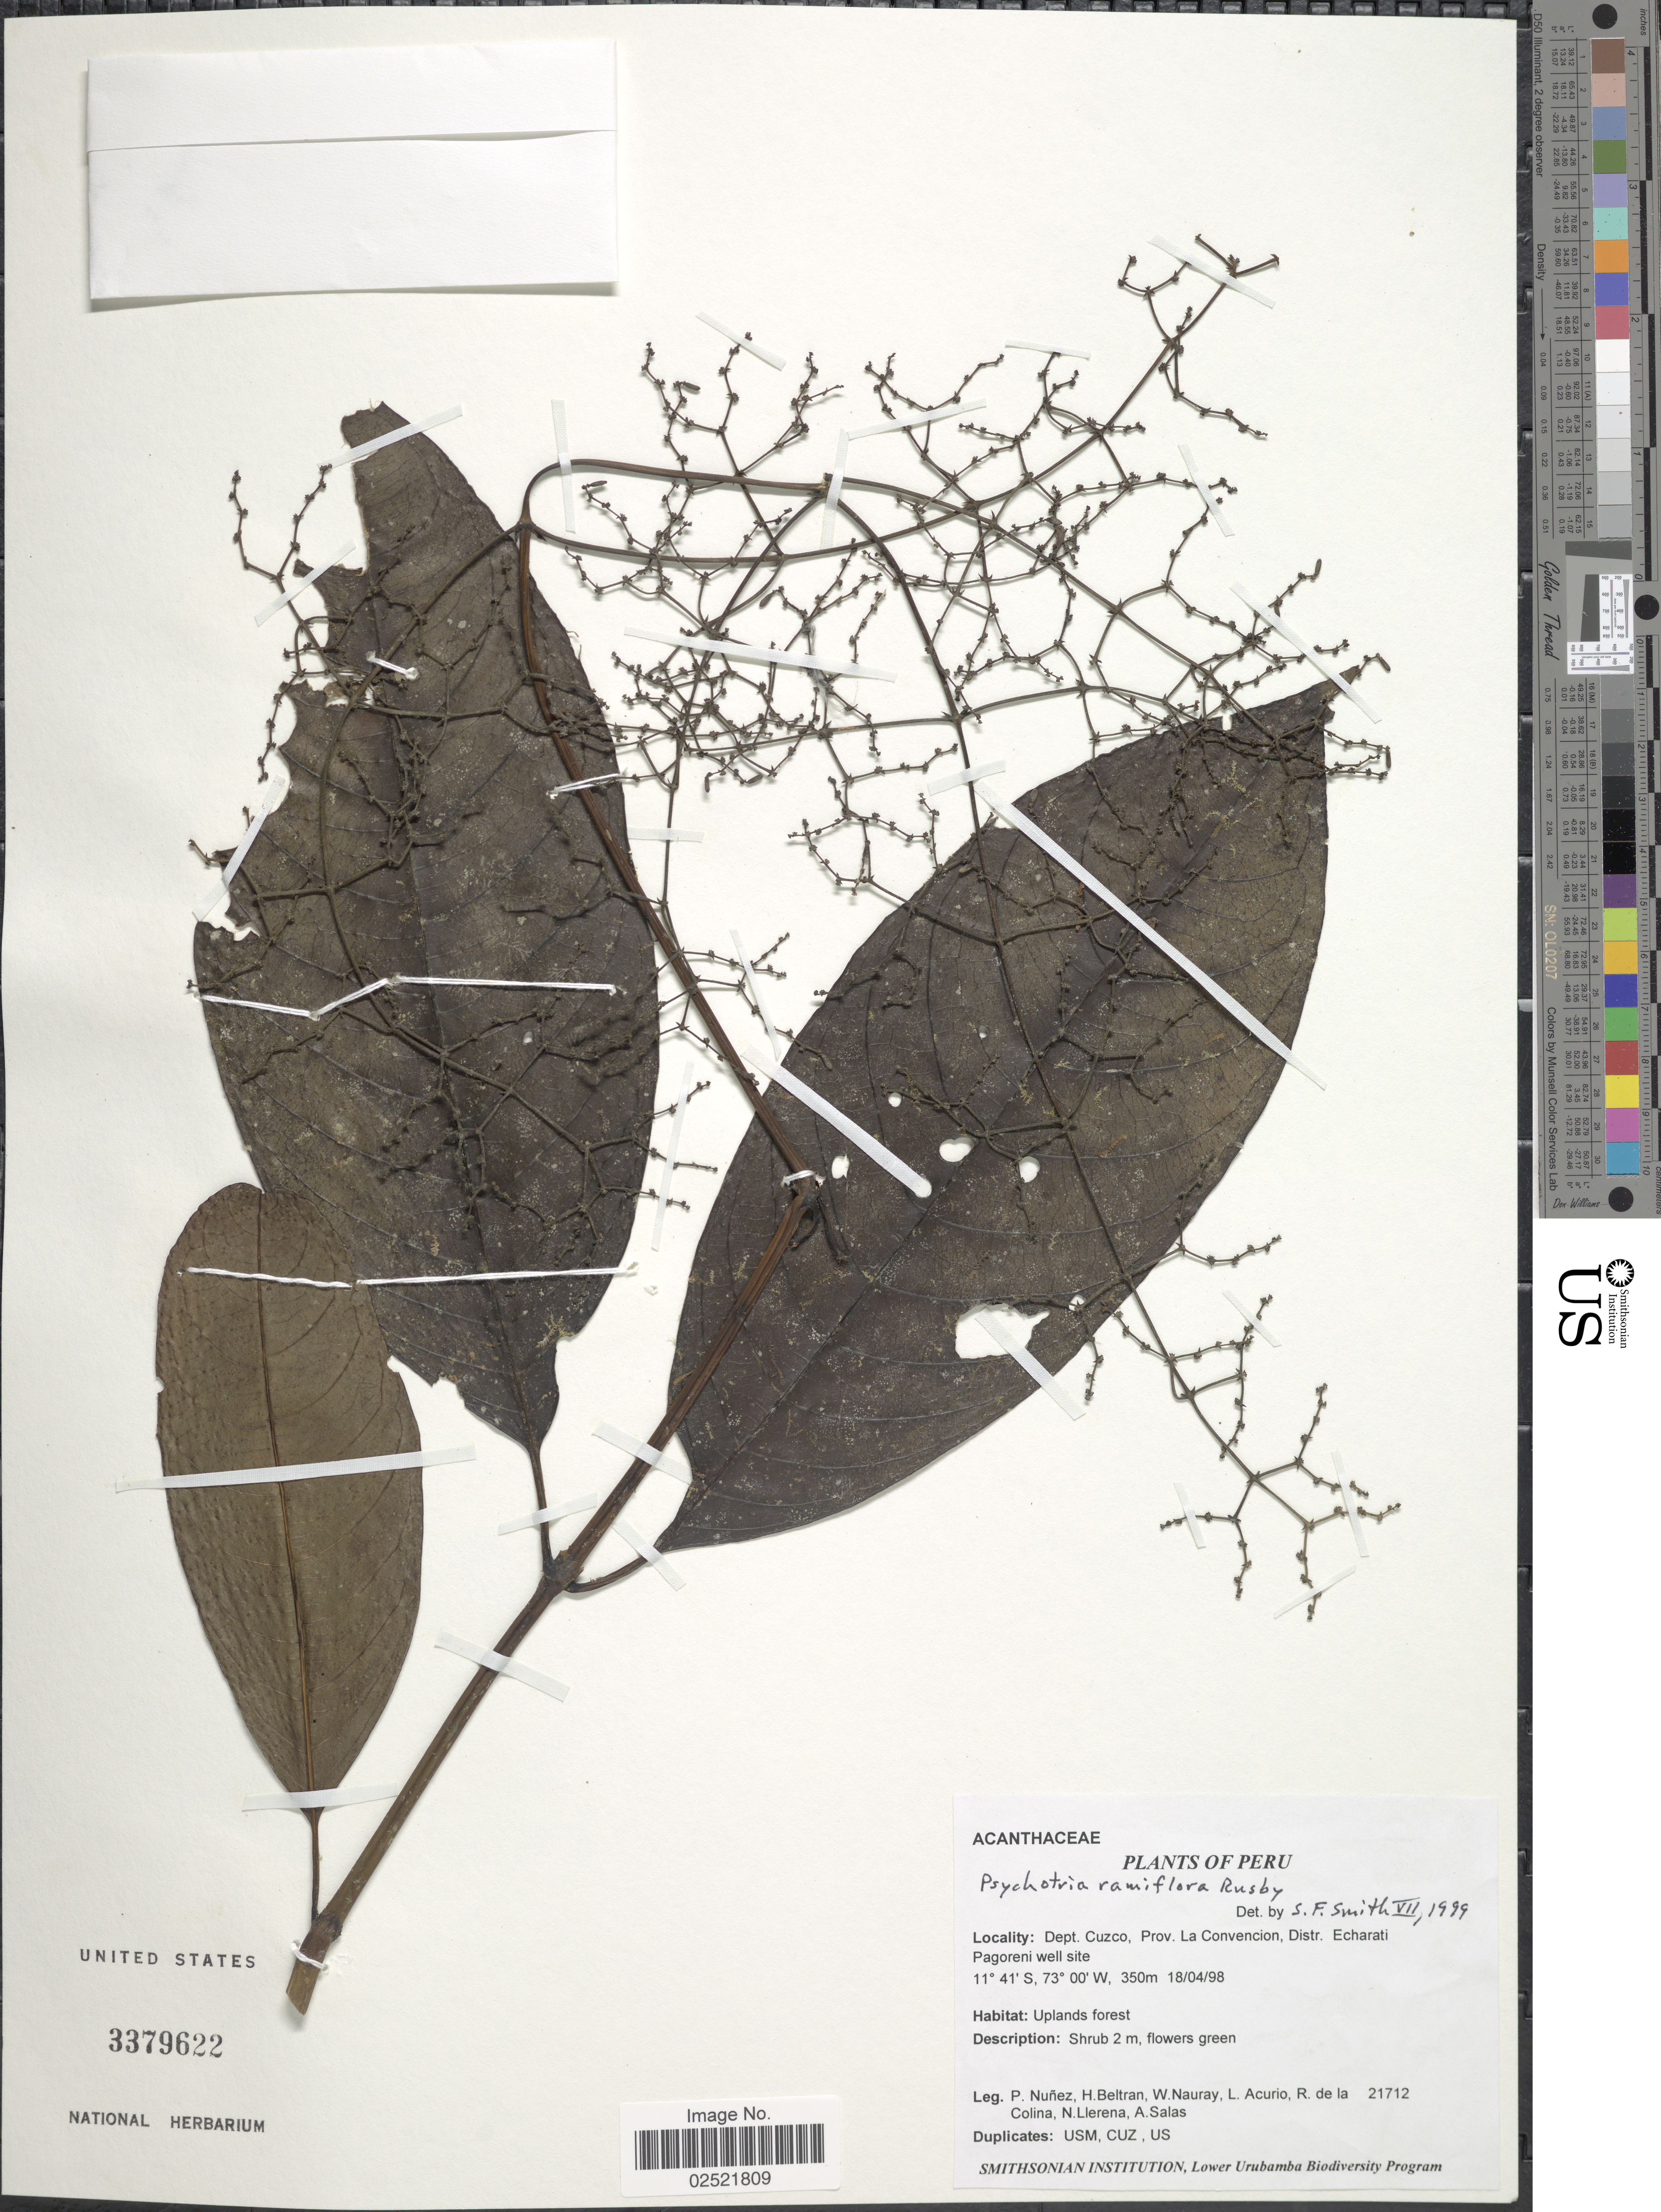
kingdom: Plantae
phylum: Tracheophyta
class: Magnoliopsida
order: Gentianales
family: Rubiaceae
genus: Psychotria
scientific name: Psychotria ramiflora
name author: Rusby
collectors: P. Nuñez V., H. Beltran, W. Nauray, L. Acurio & et al.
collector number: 21712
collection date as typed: Transcribed d/m/y: 18/4/98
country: Peru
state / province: Cusco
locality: Prov. La Convencion, Distr. Echarati Pagoreni well site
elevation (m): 350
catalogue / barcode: US 3379622